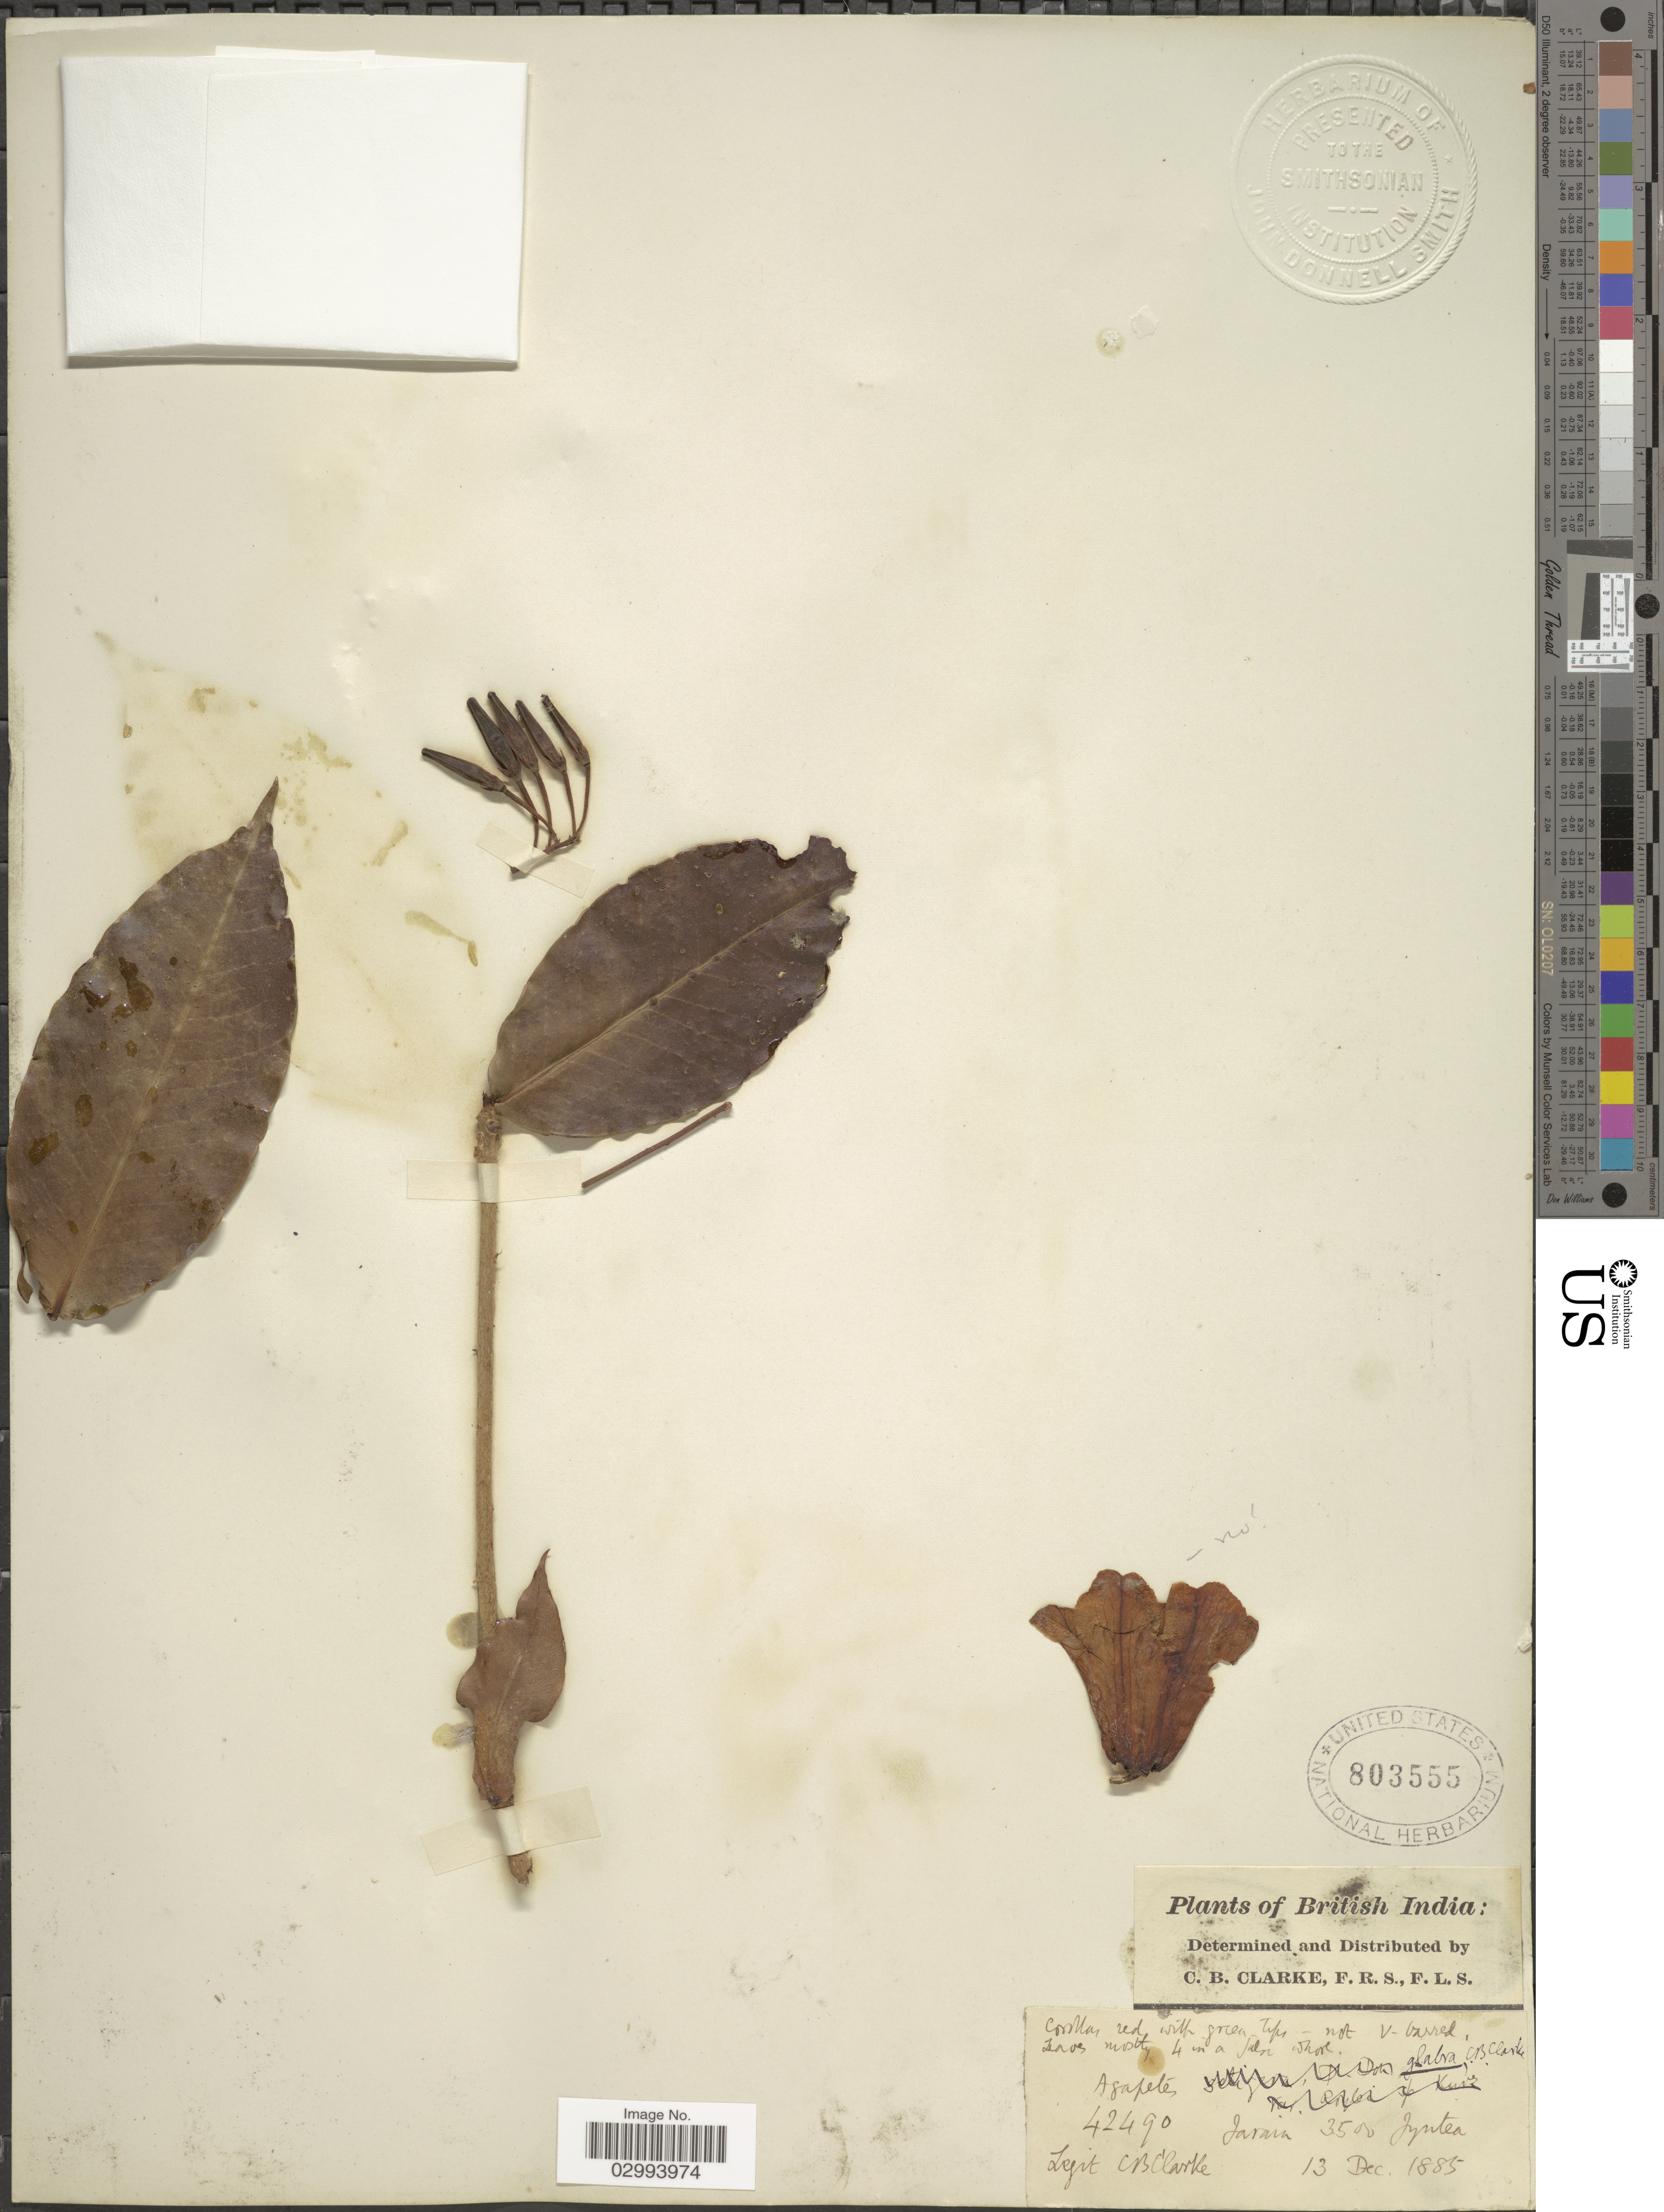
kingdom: Plantae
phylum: Tracheophyta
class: Magnoliopsida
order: Ericales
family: Ericaceae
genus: Agapetes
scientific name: Agapetes glabra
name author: C.B. Clarke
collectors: C. B. Clarke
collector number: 42490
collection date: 1885-12-13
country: India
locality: British India. Jarain, 3500, Jyntea.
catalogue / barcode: US 803555